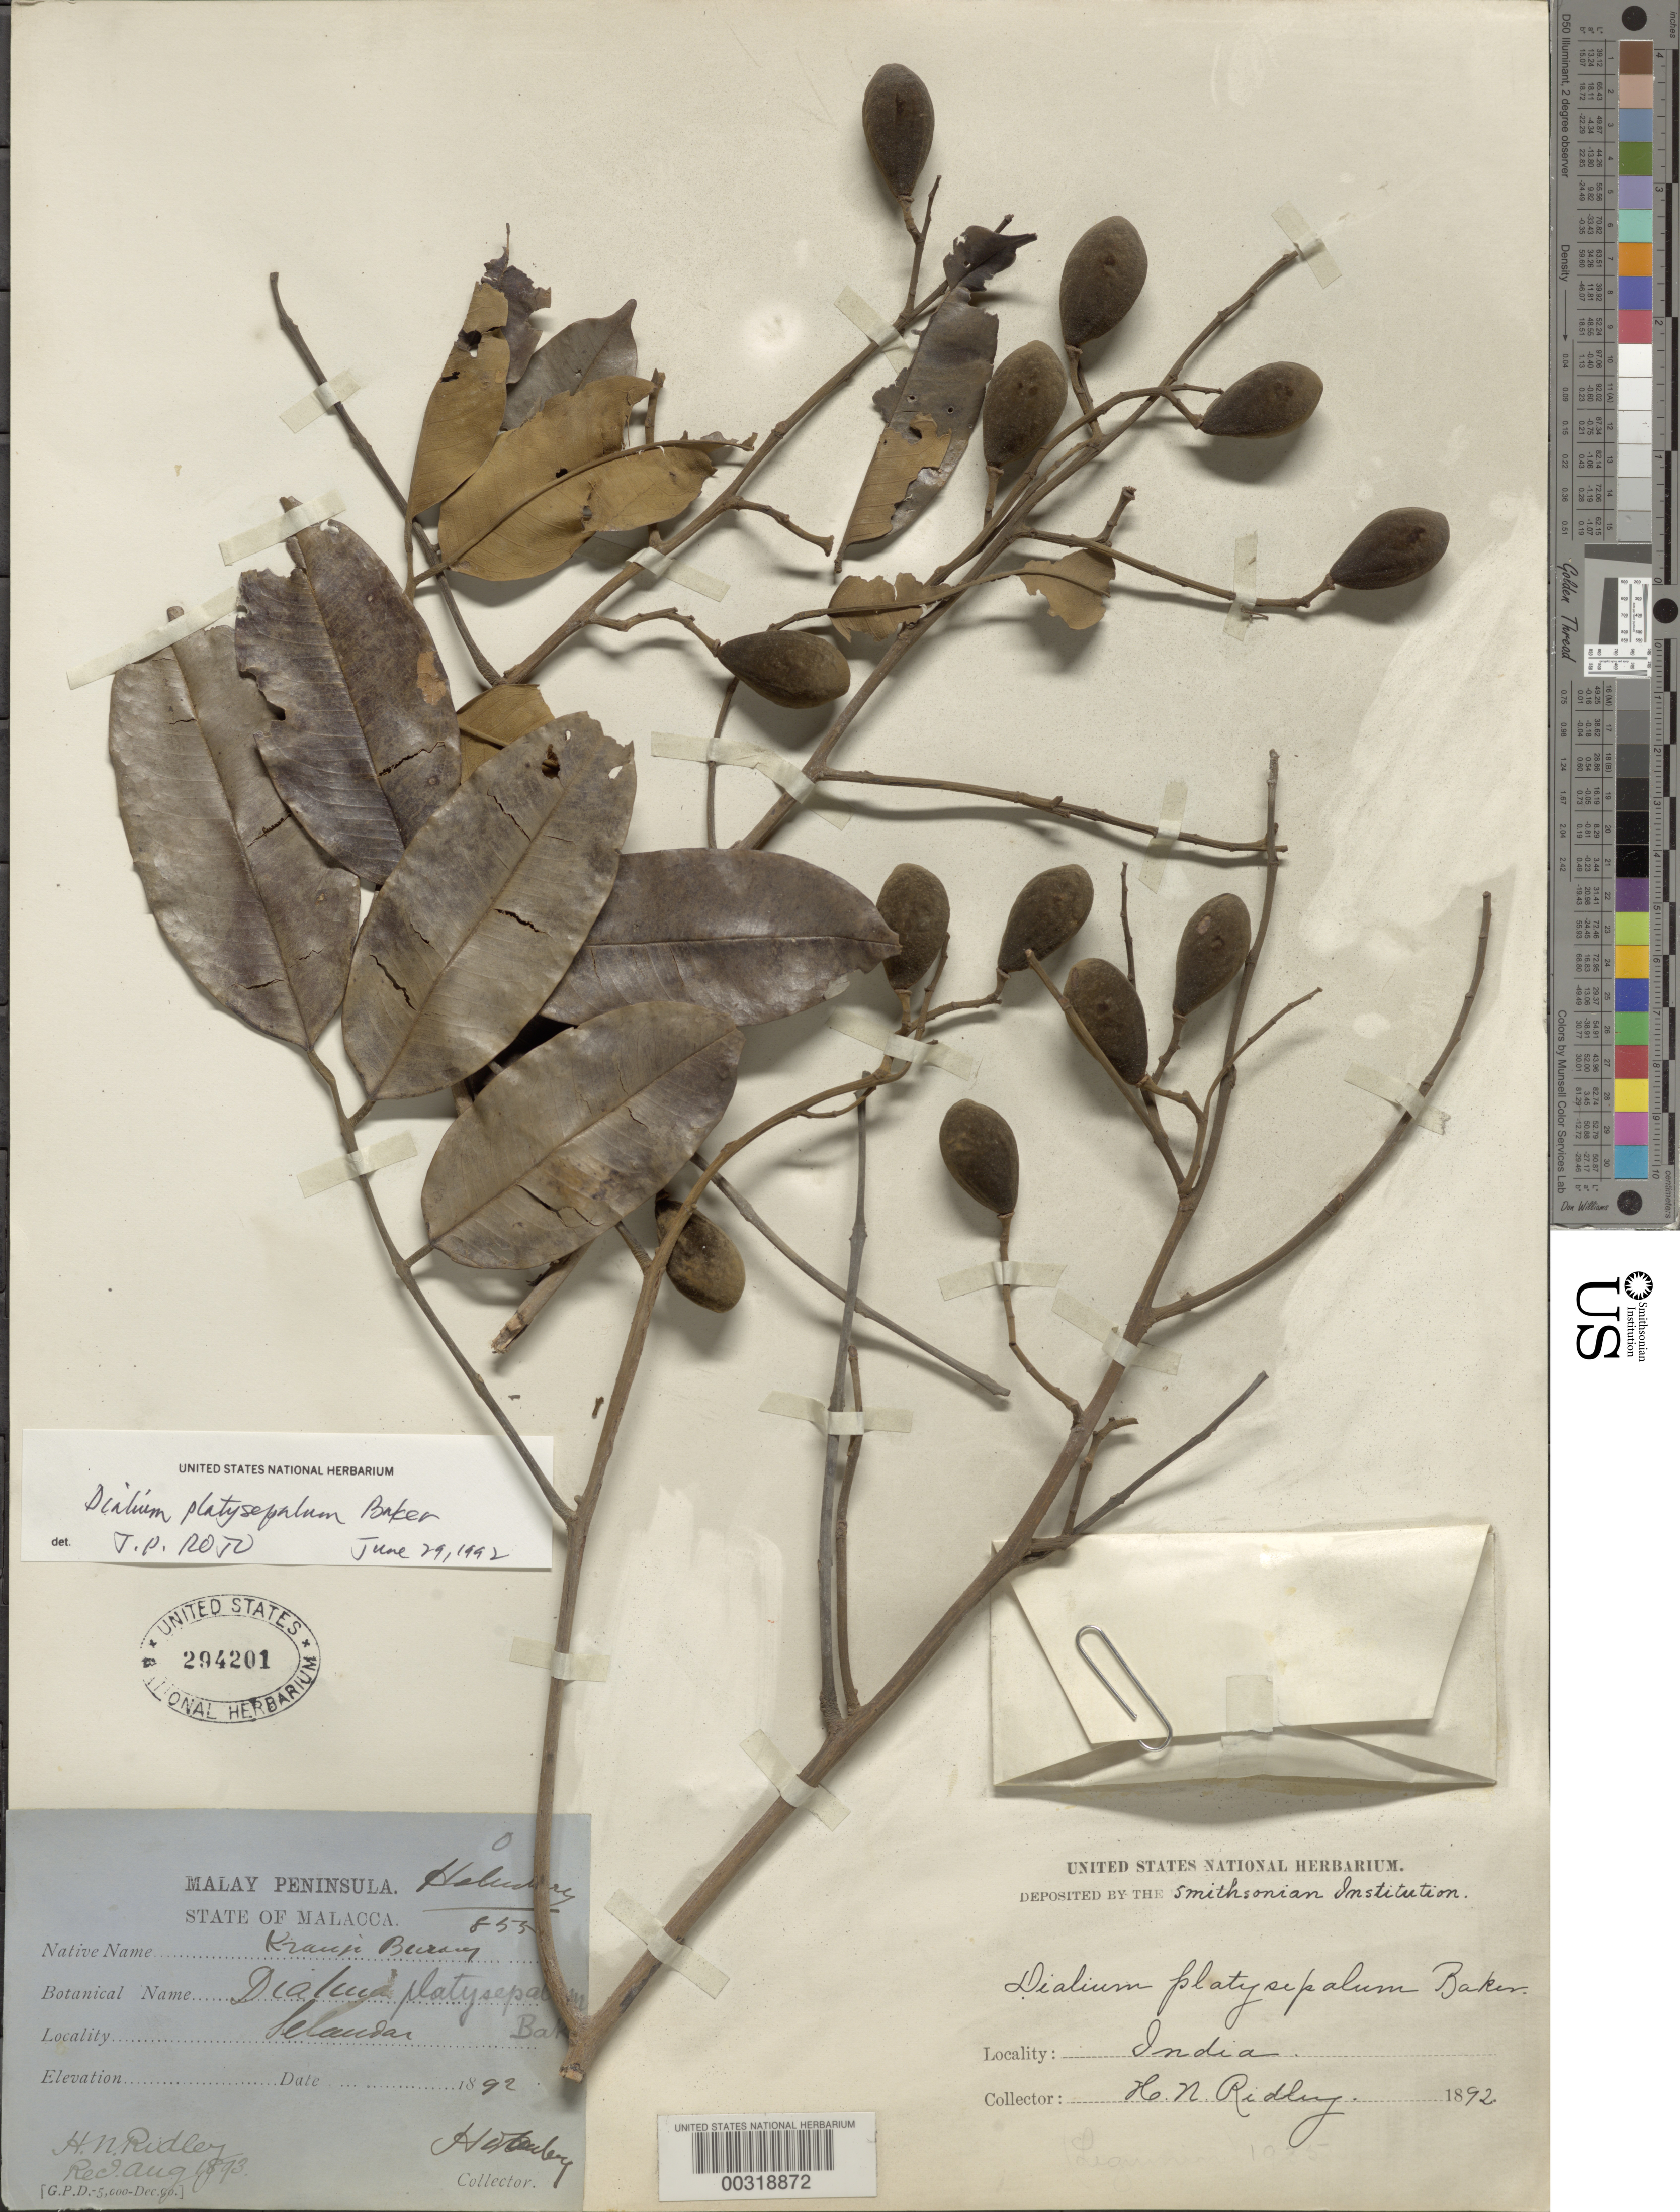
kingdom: Plantae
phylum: Tracheophyta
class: Magnoliopsida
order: Fabales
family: Fabaceae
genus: Dialium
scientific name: Dialium platysepalum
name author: Baker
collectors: H. N. Ridley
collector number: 855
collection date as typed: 1892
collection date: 1892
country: Malaysia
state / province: Malacca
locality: Selandar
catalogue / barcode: US 294201